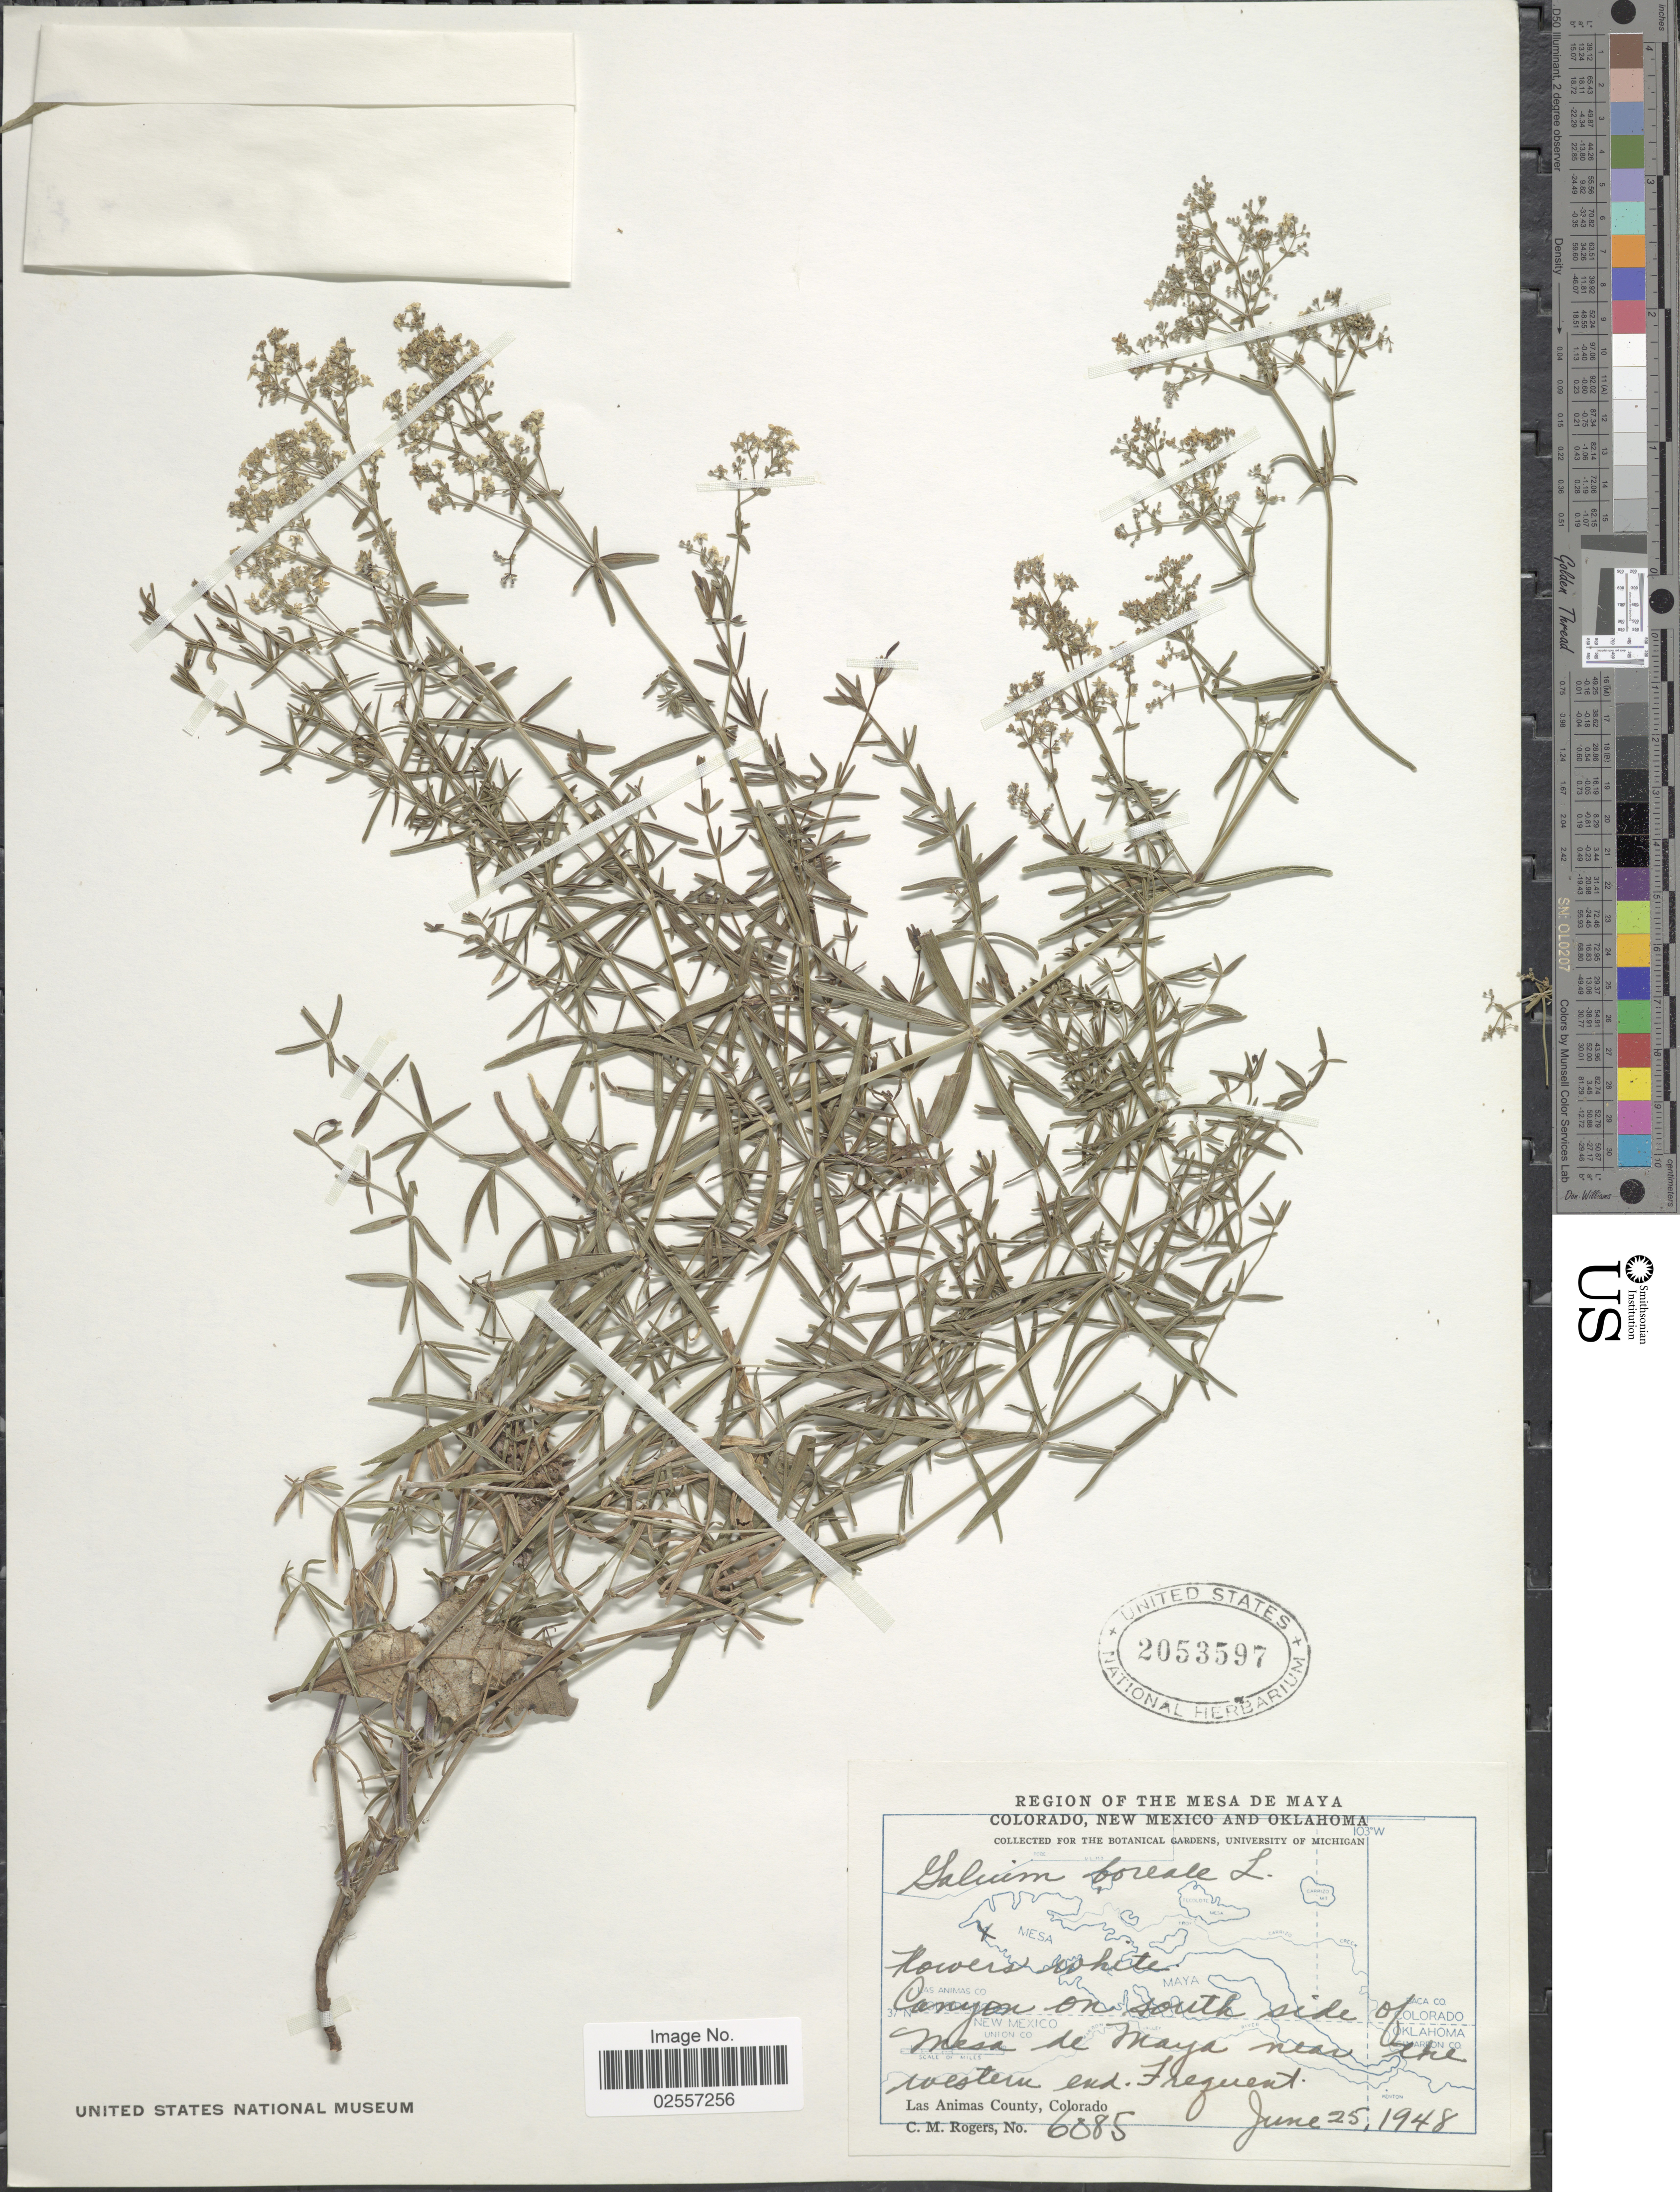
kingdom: Plantae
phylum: Tracheophyta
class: Magnoliopsida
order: Gentianales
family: Rubiaceae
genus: Galium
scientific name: Galium boreale L.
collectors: C. M. Rogers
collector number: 6085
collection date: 1948-06-25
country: United States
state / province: Colorado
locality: Region of the Mesa de Maya. Canyon on south side of Mesa de Maya near the western end. Las Animas County.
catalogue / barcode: US 2053597